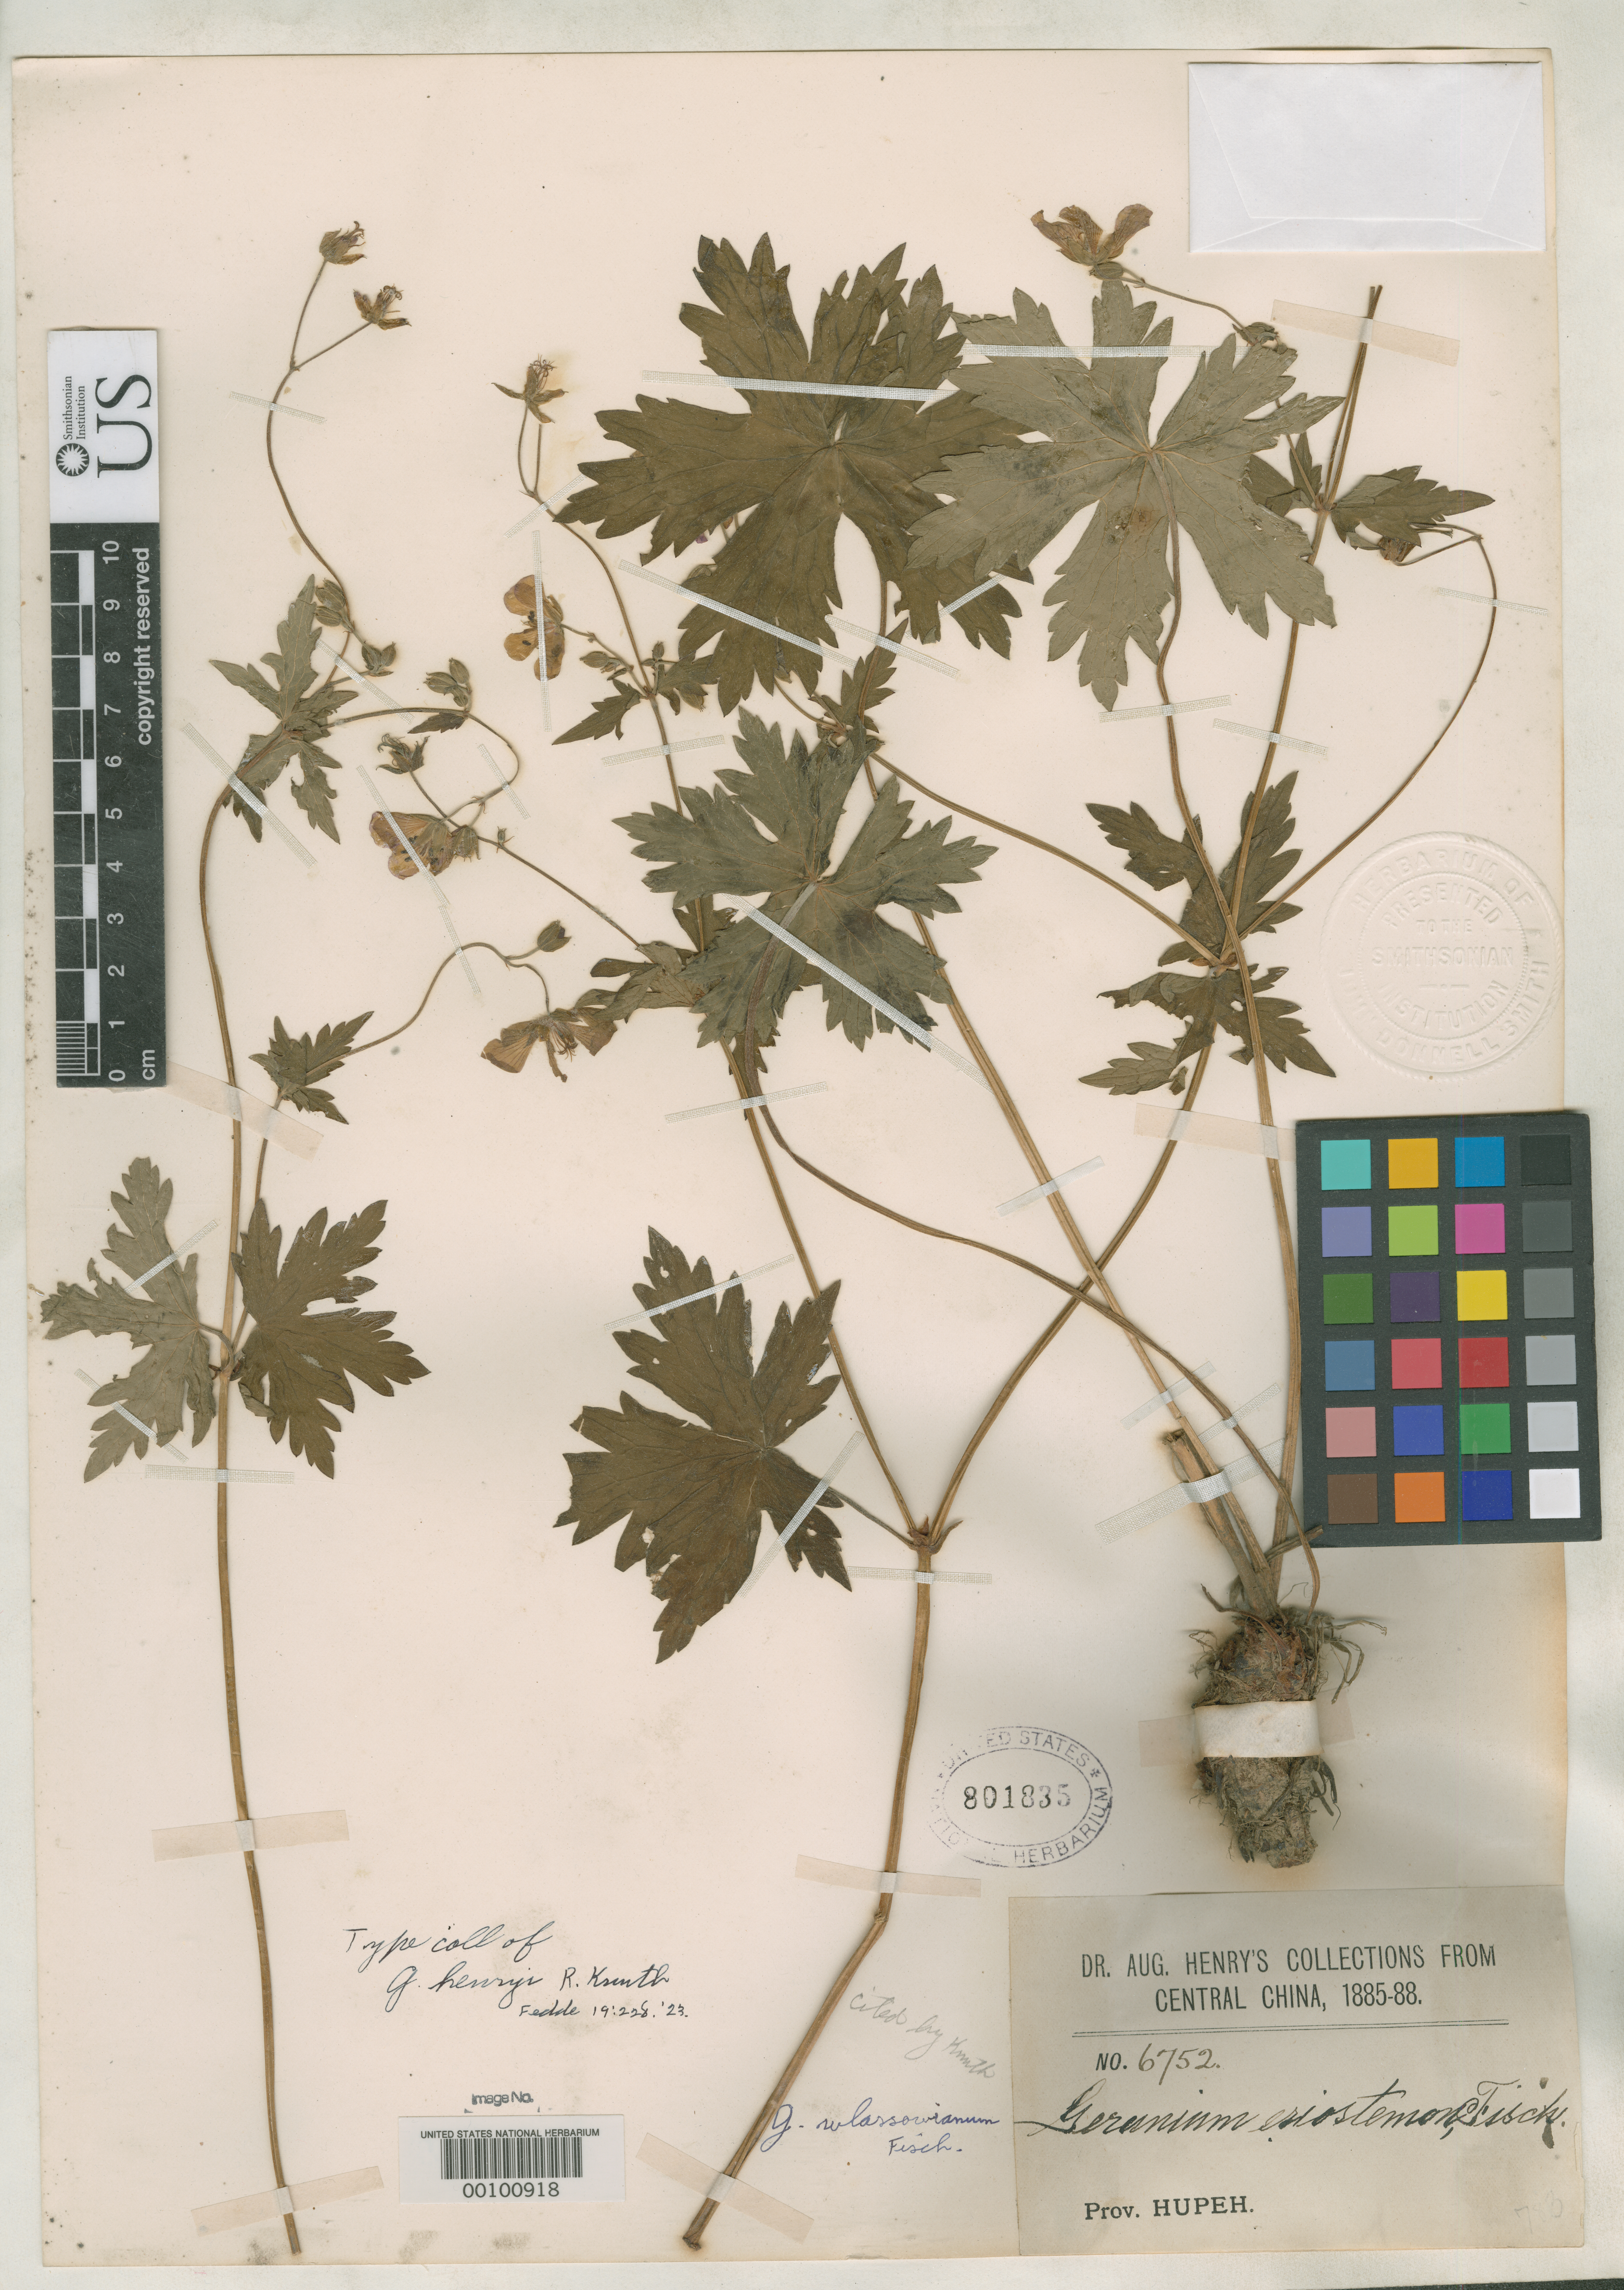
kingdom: Plantae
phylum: Tracheophyta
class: Magnoliopsida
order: Geraniales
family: Geraniaceae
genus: Geranium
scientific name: Geranium henryi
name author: R. Knuth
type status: Type Collection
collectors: A. Henry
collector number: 6752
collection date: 1885/1888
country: China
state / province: Hubei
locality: Central China. Prov. Hupeh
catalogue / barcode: US 801835